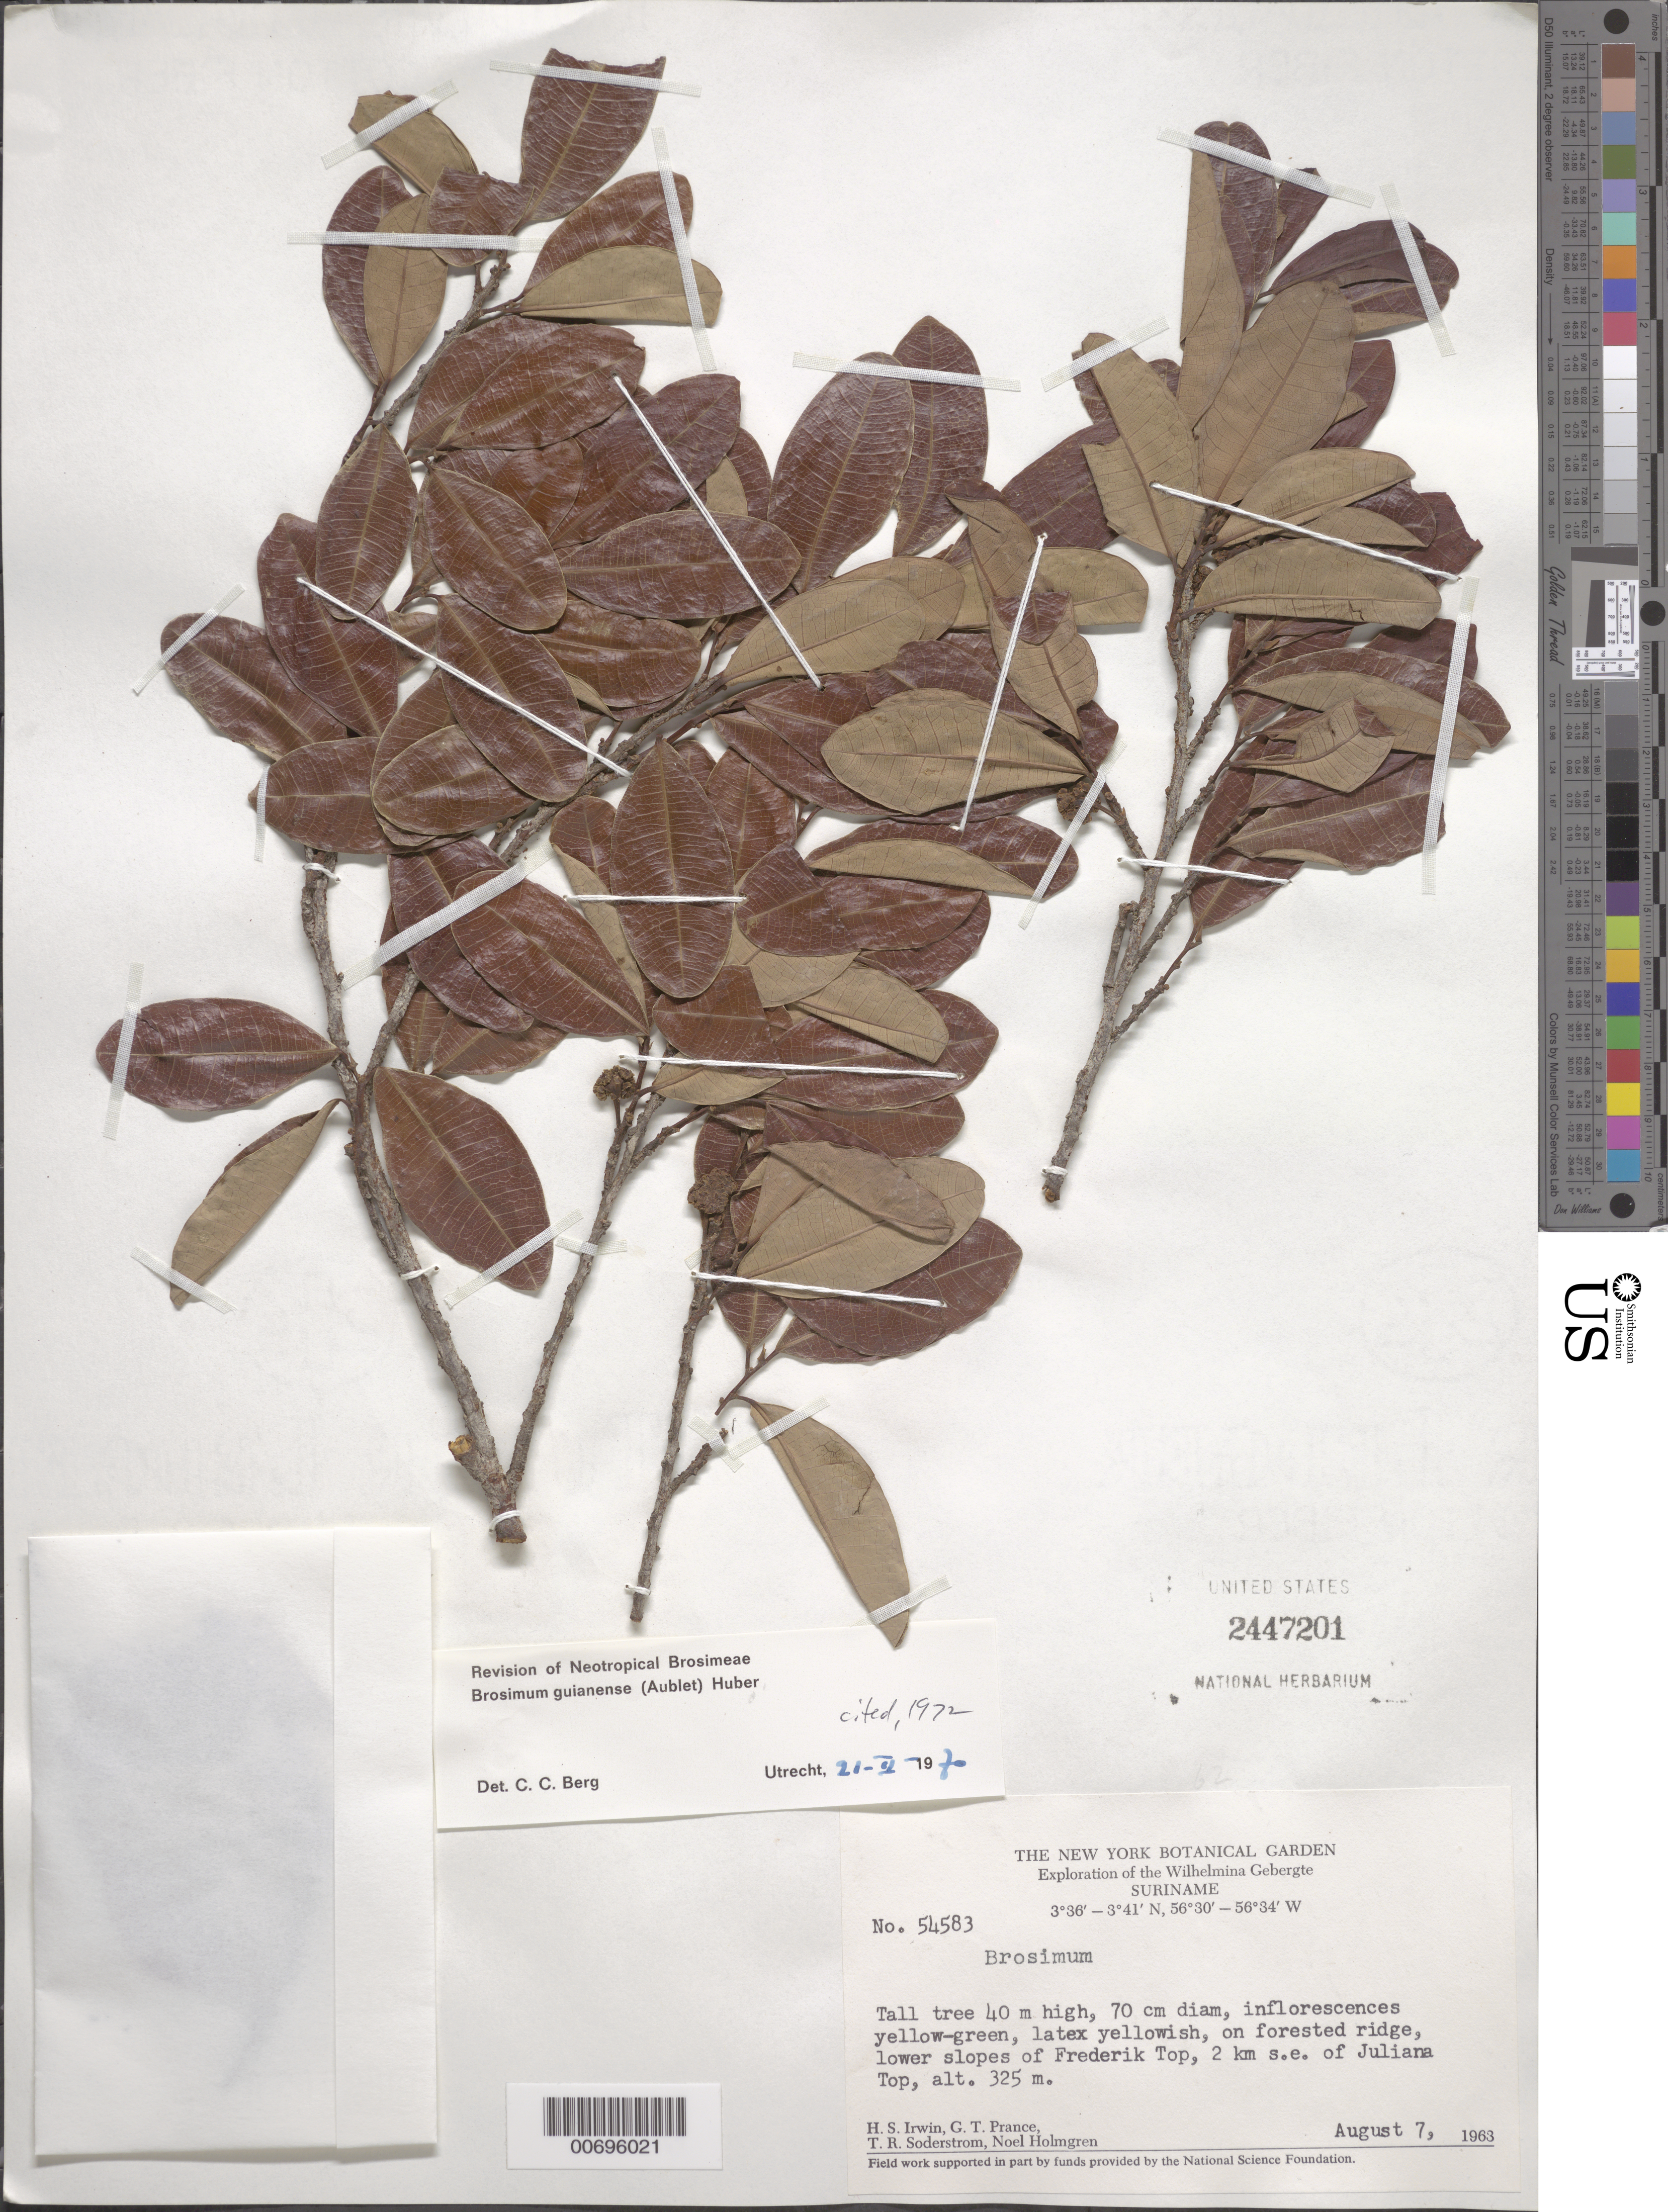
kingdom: Plantae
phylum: Tracheophyta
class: Magnoliopsida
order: Rosales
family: Moraceae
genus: Brosimum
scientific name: Brosimum guianense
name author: (Aubl.) Huber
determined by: Berg, C. C.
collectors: H. Irwin, G. T. Prance, T. R. Soderstrom & N. H. Holmgren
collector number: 54583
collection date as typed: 7-Aug-63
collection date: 1963-08-07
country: Suriname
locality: Frederik Top, 2 km SE of Juliana Top, Wilhelmina Gebergte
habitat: Forested ridge lower slopes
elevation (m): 325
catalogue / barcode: US 2447201